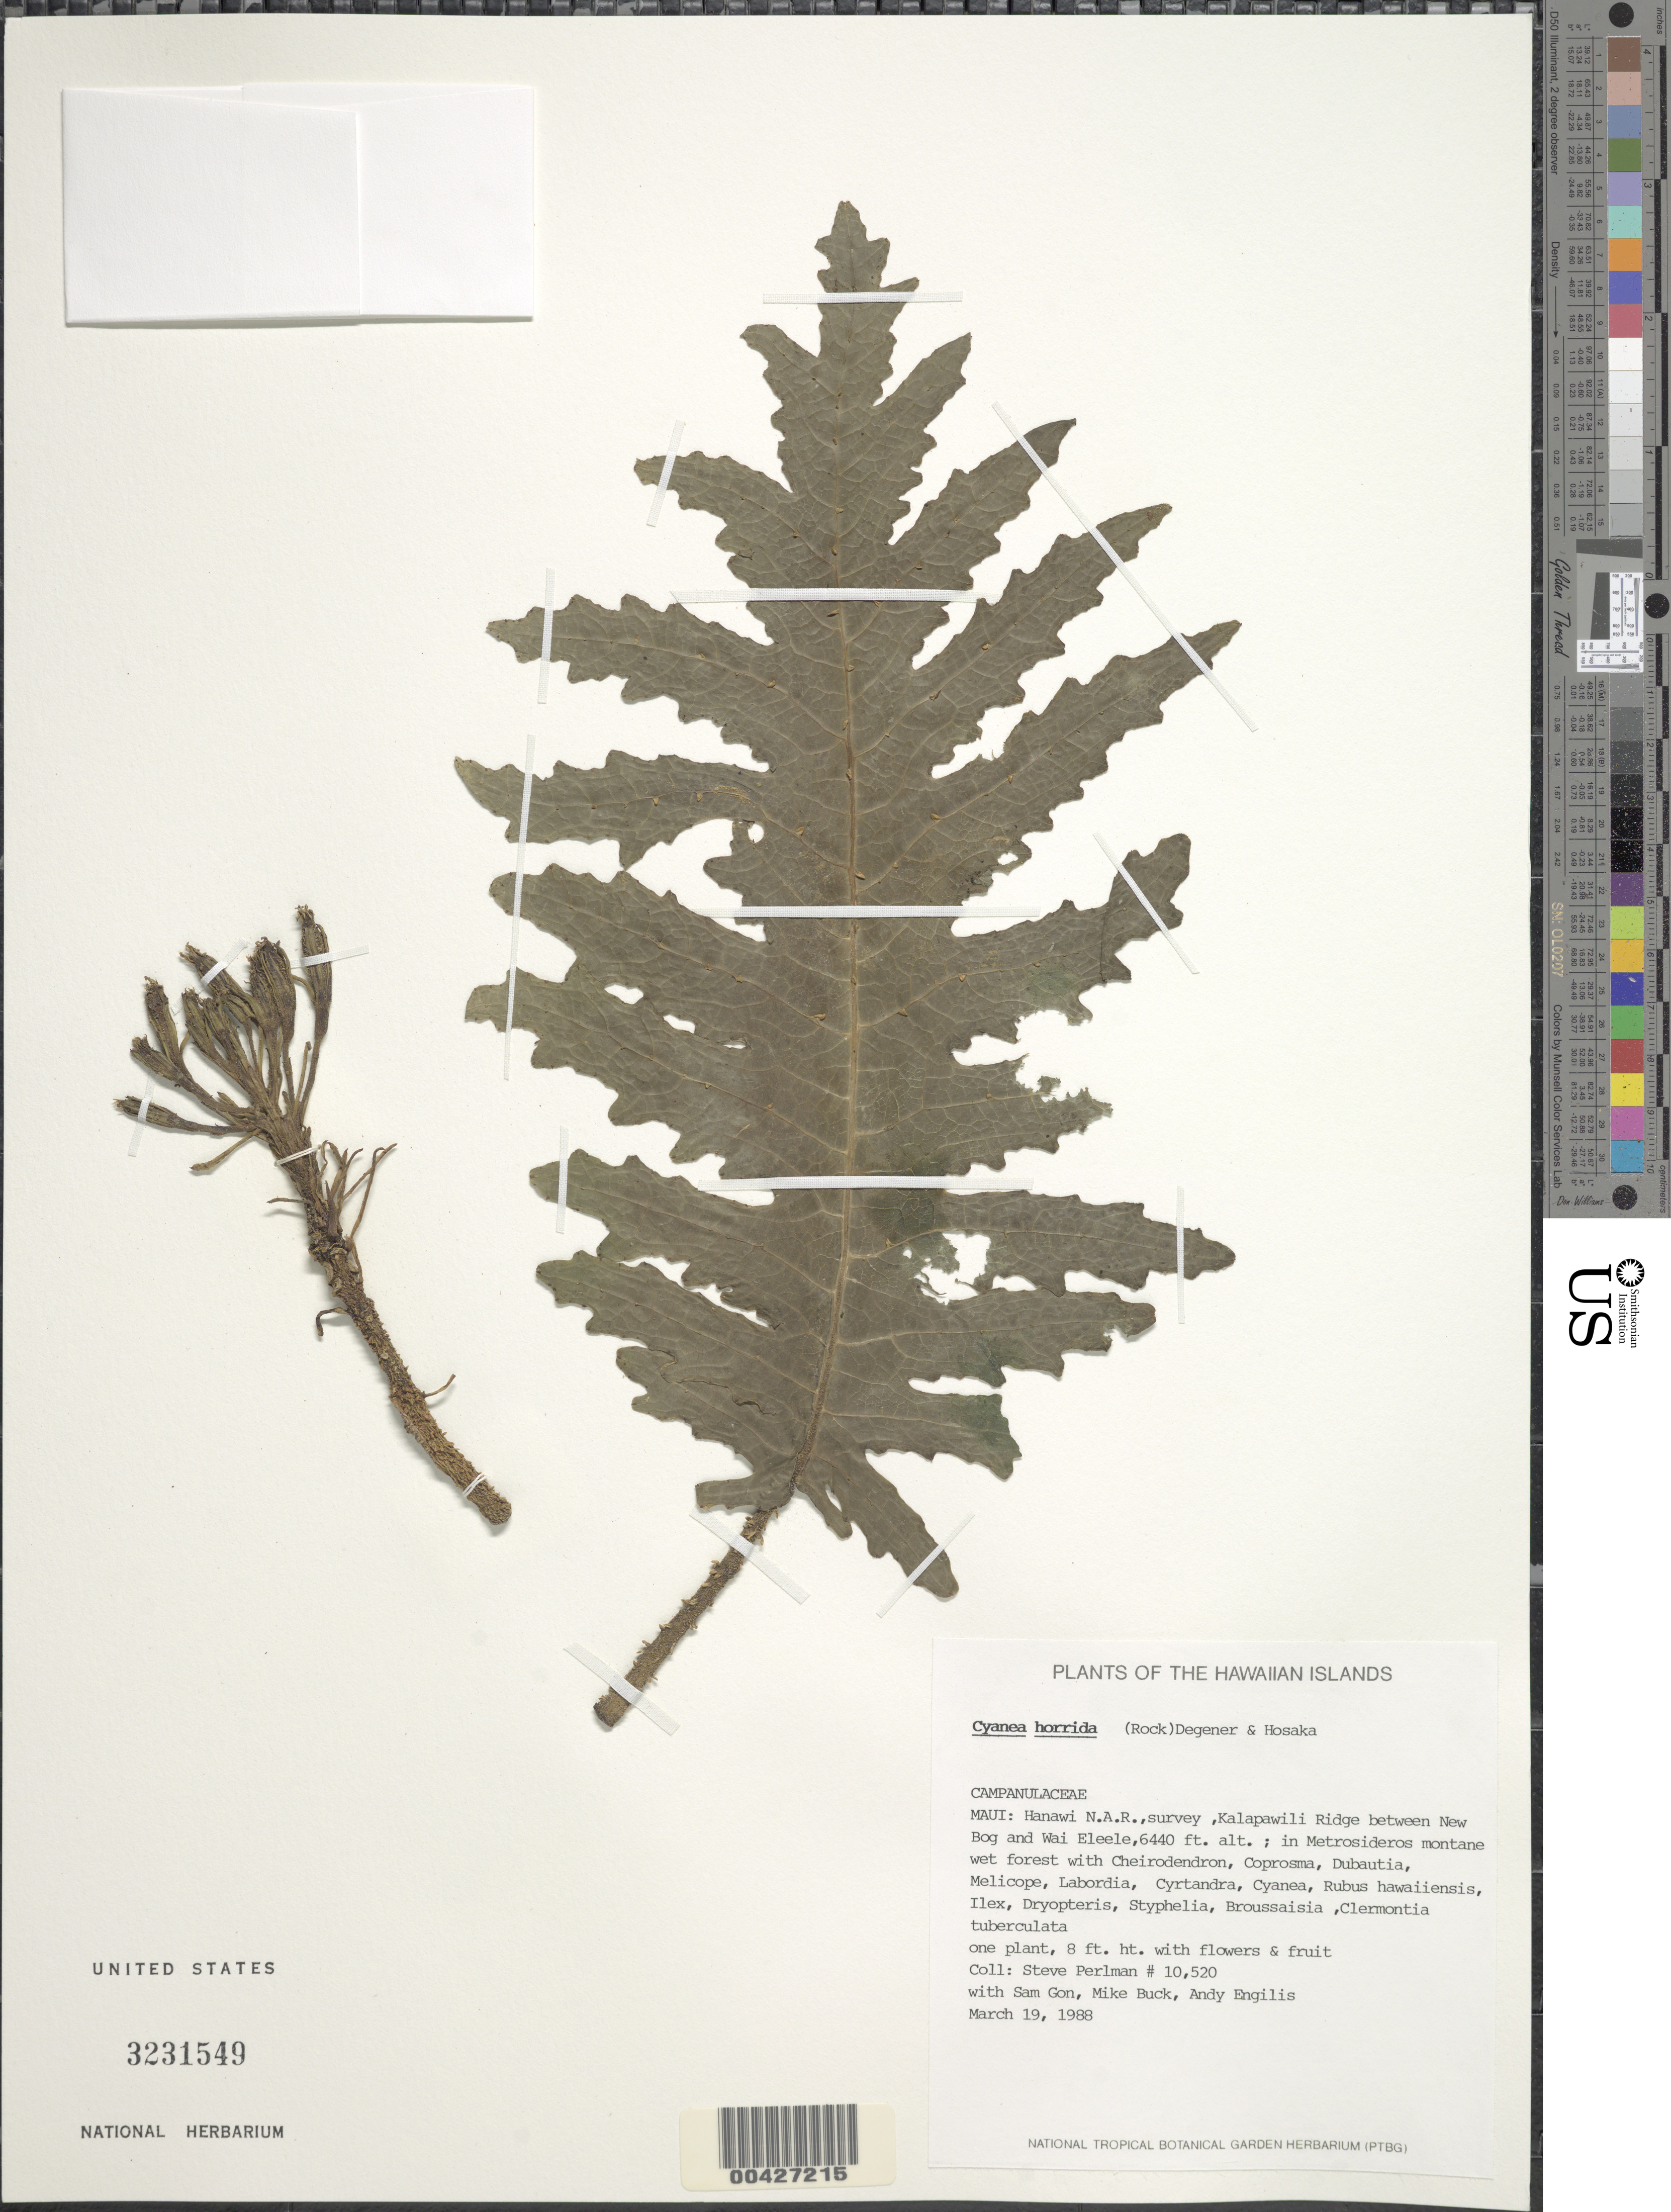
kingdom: Plantae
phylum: Tracheophyta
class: Magnoliopsida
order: Asterales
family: Campanulaceae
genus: Cyanea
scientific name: Cyanea horrida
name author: (Rock) O. Deg. & Hosaka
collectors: S. P. Perlman, S. Gon, M. Buck & A. Englilis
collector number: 10520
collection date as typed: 19 Mar 1988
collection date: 1988-03-19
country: United States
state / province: Hawaii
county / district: Maui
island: Maui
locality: Hanawi N.A.R. survey, Kalapawili Ridge betwn. New Bog and Wai Eleele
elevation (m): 1963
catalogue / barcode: US 3231549